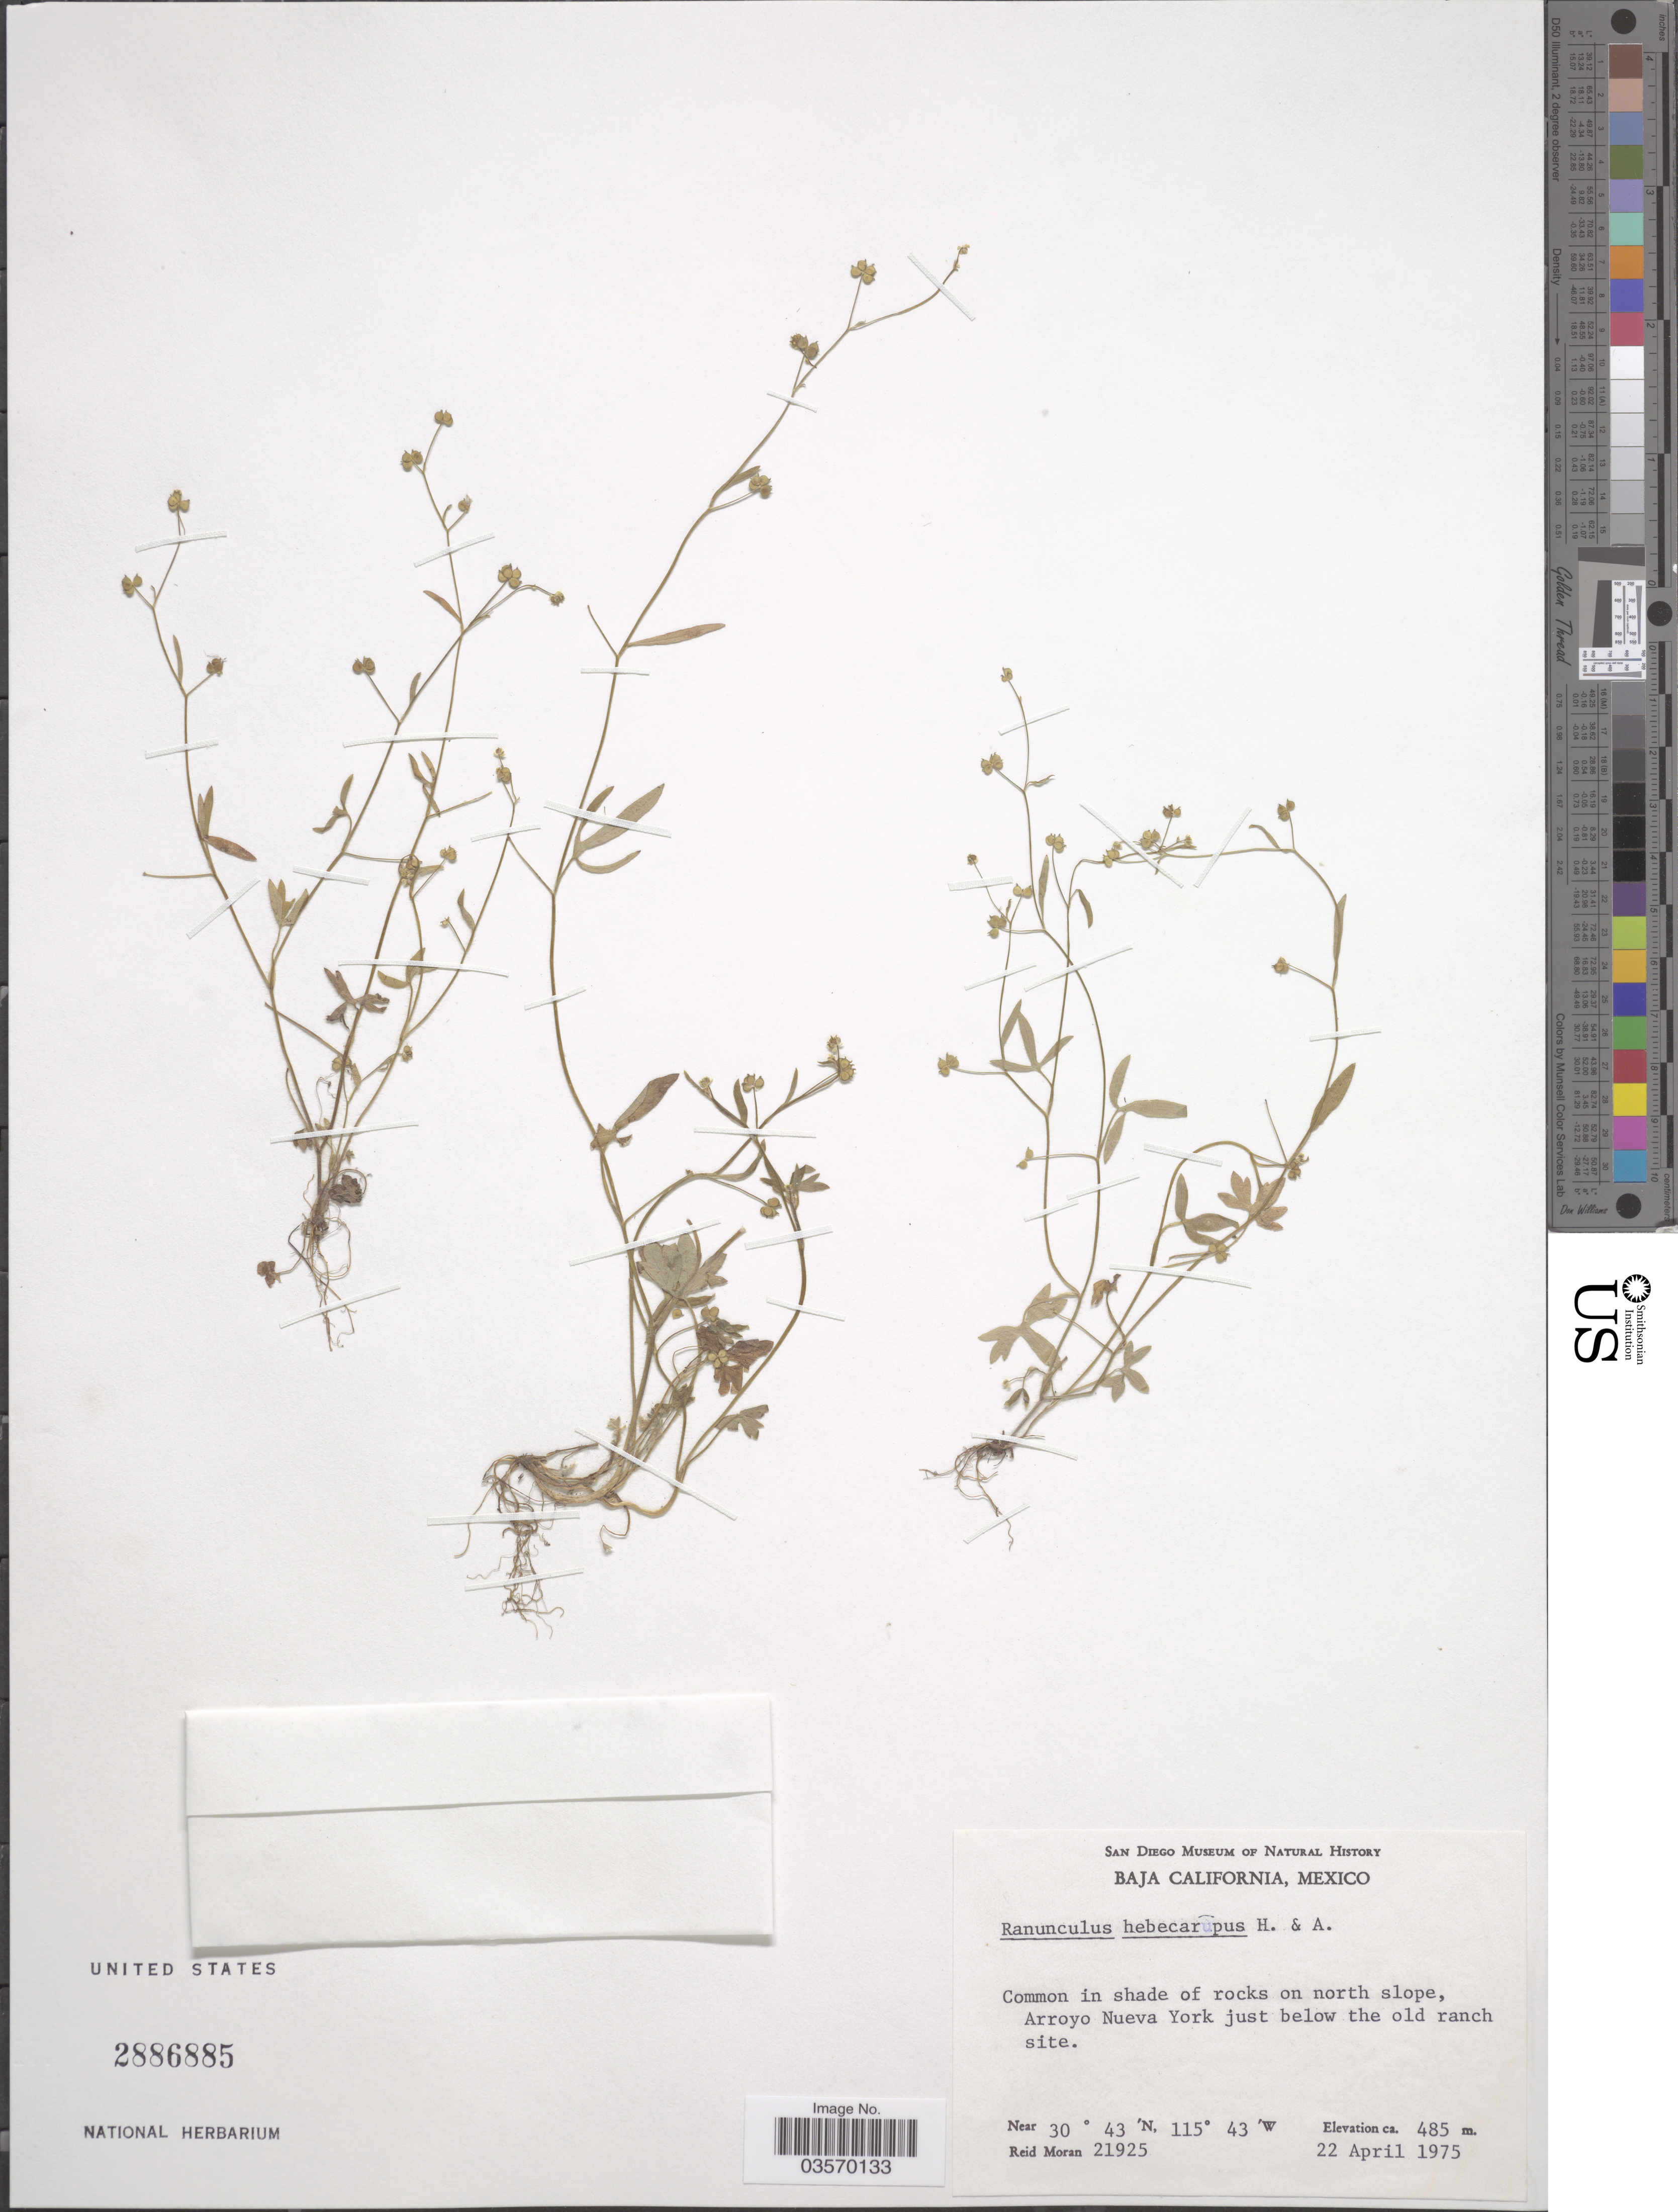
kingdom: Plantae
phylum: Tracheophyta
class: Magnoliopsida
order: Ranunculales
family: Ranunculaceae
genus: Ranunculus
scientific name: Ranunculus hebecarpus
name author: Hook. & Arn.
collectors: R. Moran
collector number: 21925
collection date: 1975-04-22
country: Mexico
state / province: Baja California Norte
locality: On north slope, Arroyo Nueva York just below the old ranch site.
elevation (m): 485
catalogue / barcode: US 2886885